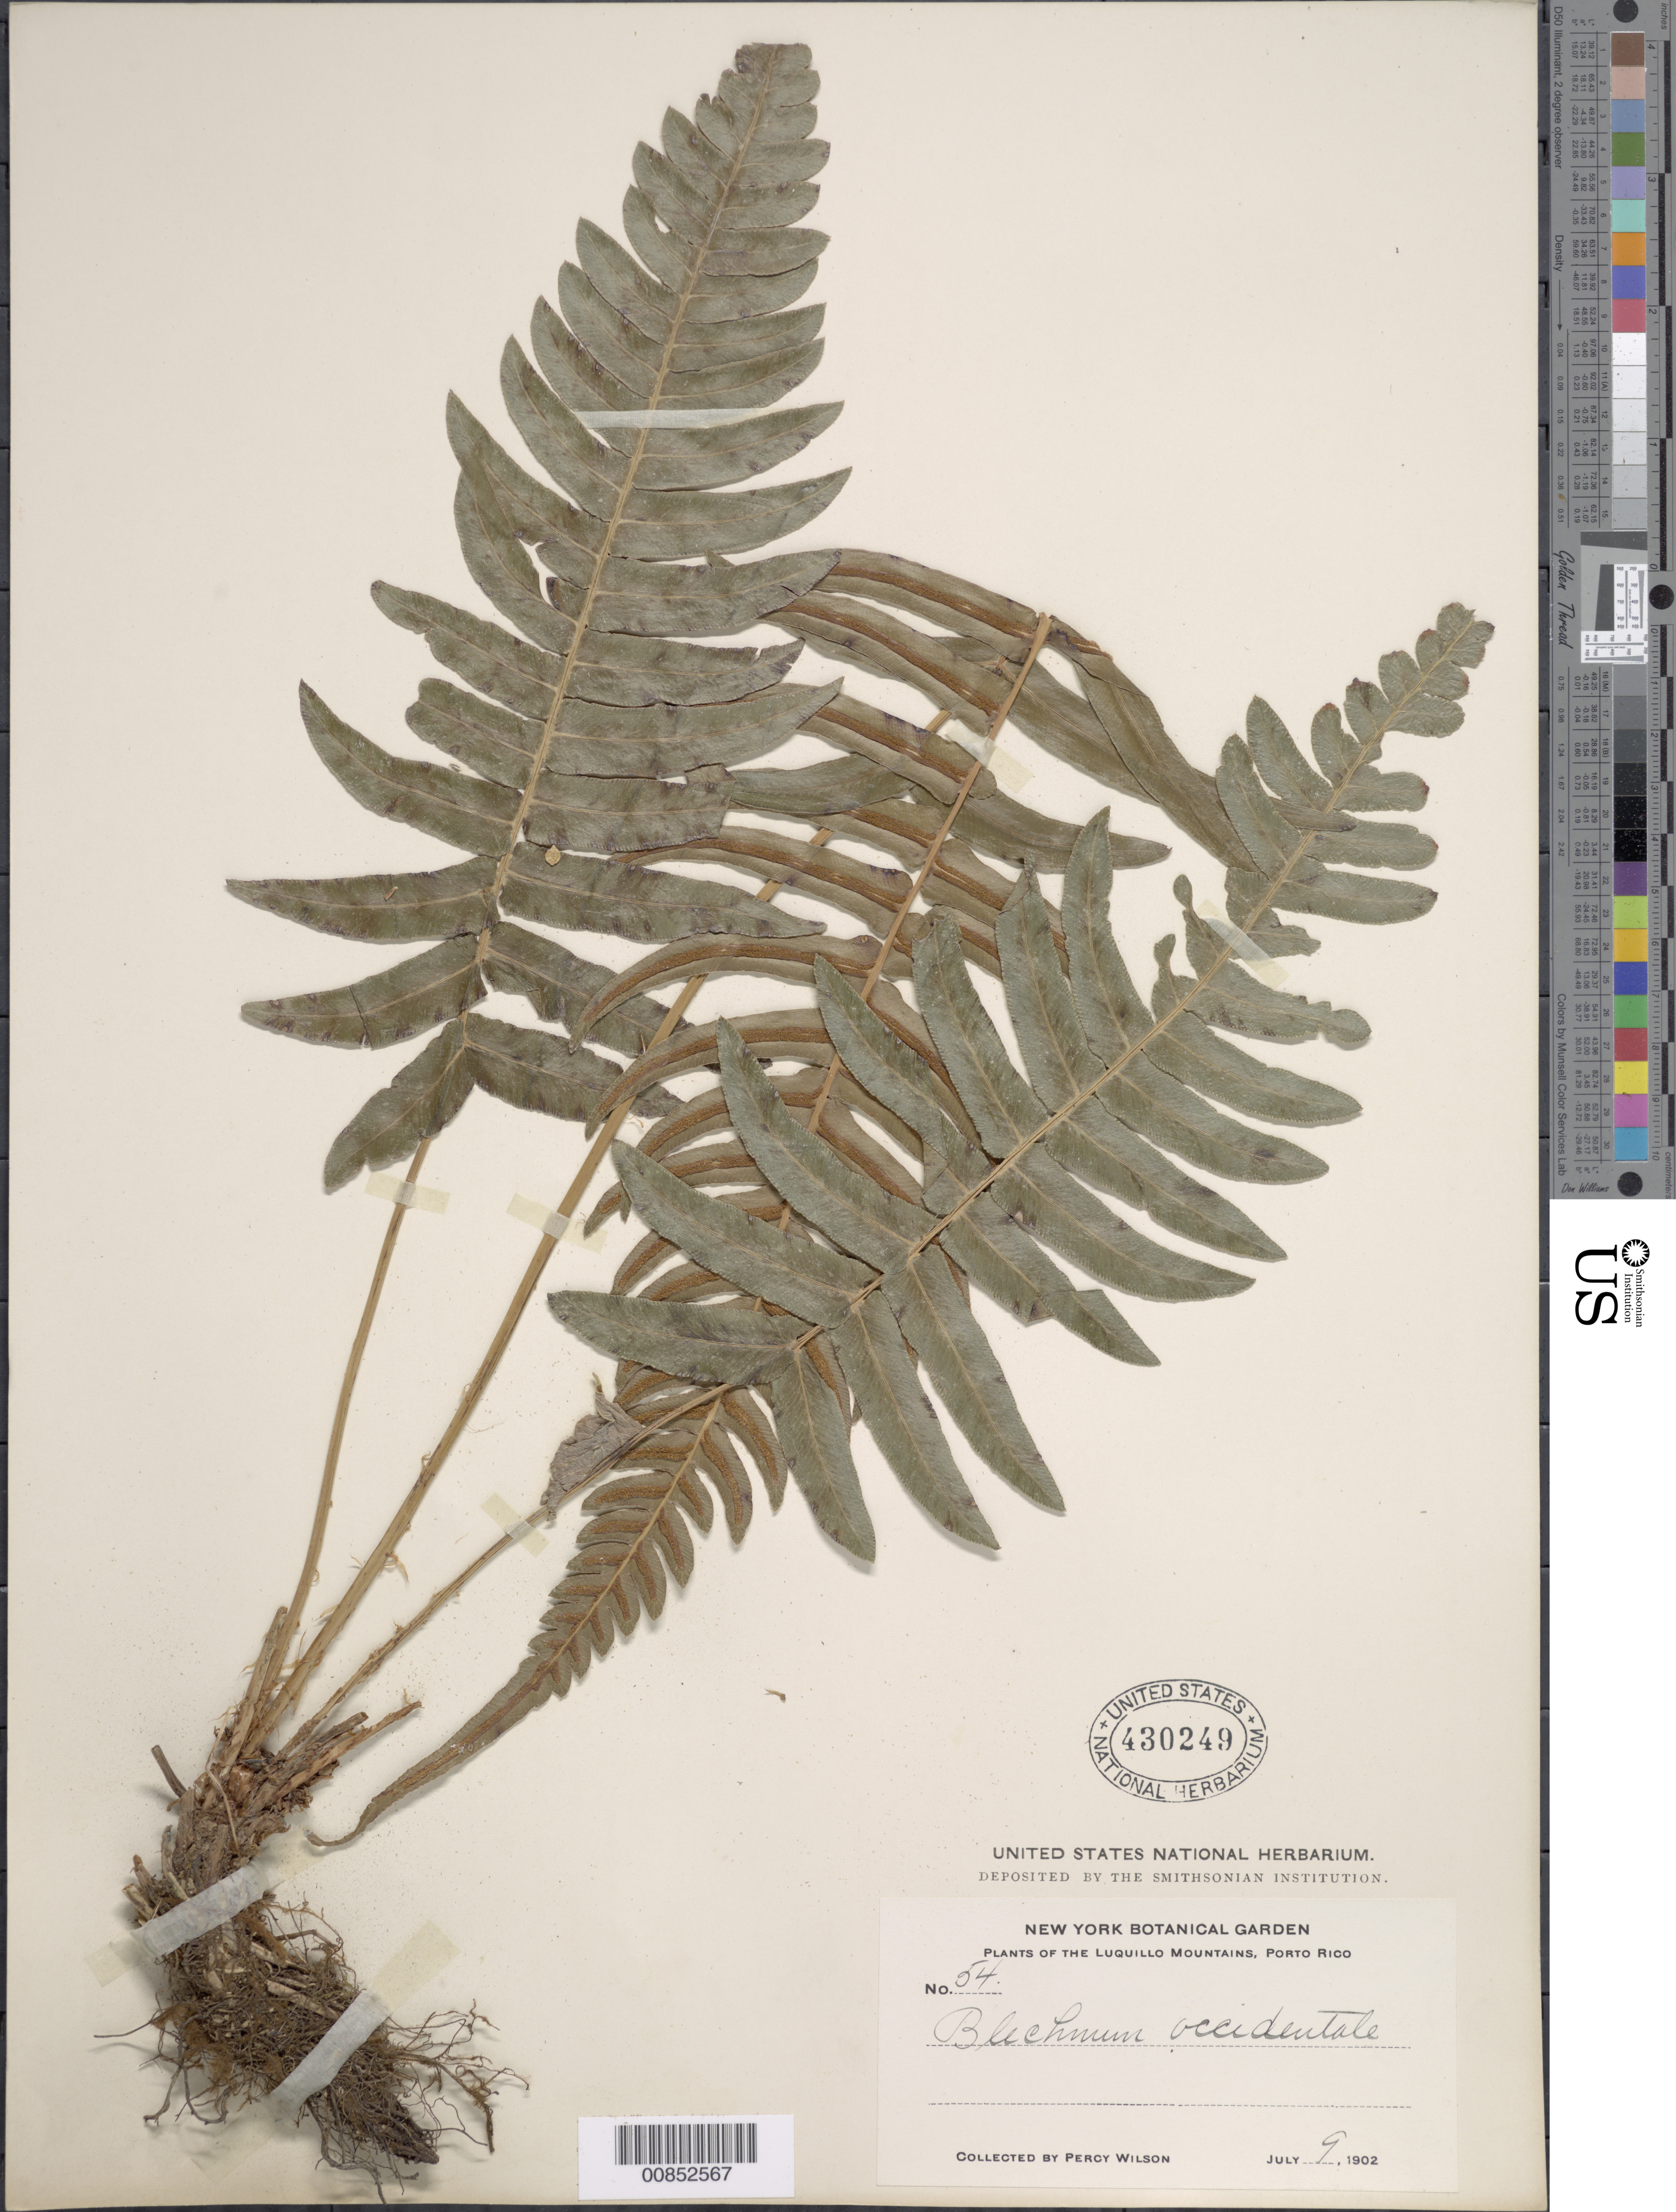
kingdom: Plantae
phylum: Tracheophyta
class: Polypodiopsida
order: Polypodiales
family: Blechnaceae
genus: Blechnum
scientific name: Blechnum occidentale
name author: L.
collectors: P. Wilson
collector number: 54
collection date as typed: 09 Jul 1902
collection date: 1902-07-09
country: Puerto Rico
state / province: Luquillo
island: Puerto Rico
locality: Luquillo Mts.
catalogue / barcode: US 430249